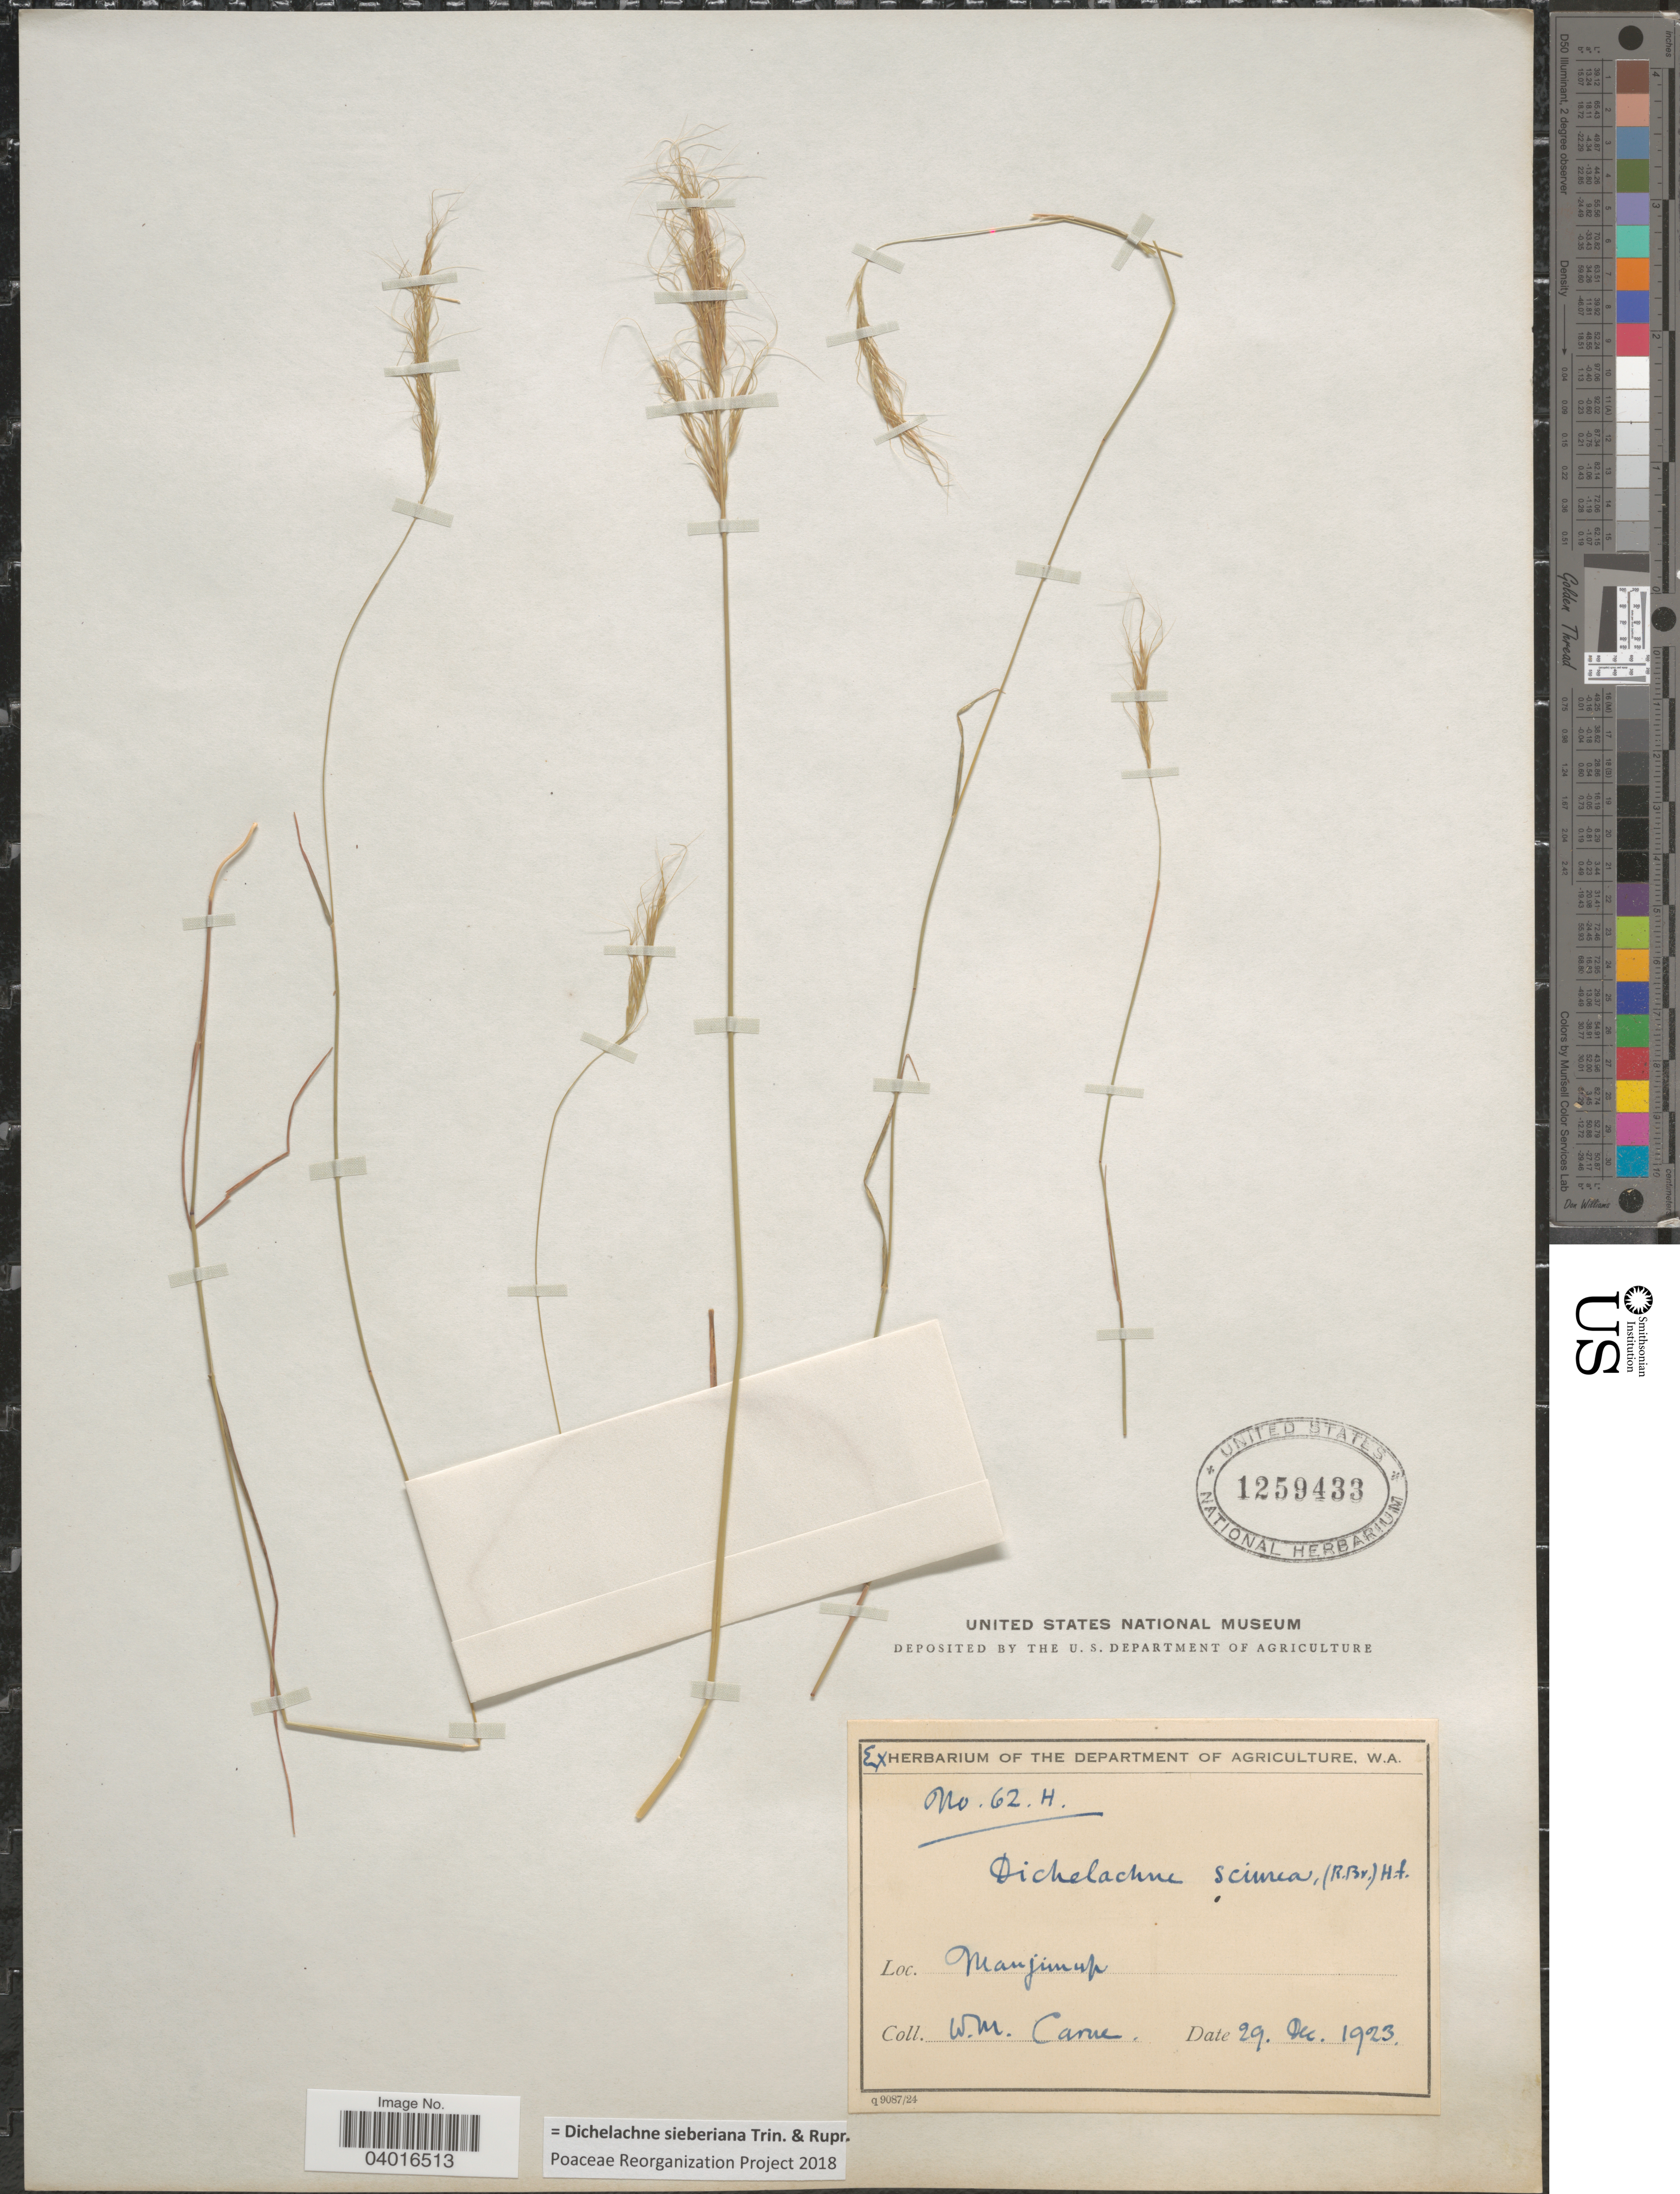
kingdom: Plantae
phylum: Tracheophyta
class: Liliopsida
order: Poales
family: Poaceae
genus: Dichelachne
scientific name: Dichelachne sieberiana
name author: Trin. & Rupr.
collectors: W. Carne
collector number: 62H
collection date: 1923-12-29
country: Australia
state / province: Western Australia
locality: Manjimup.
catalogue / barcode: US 1259433